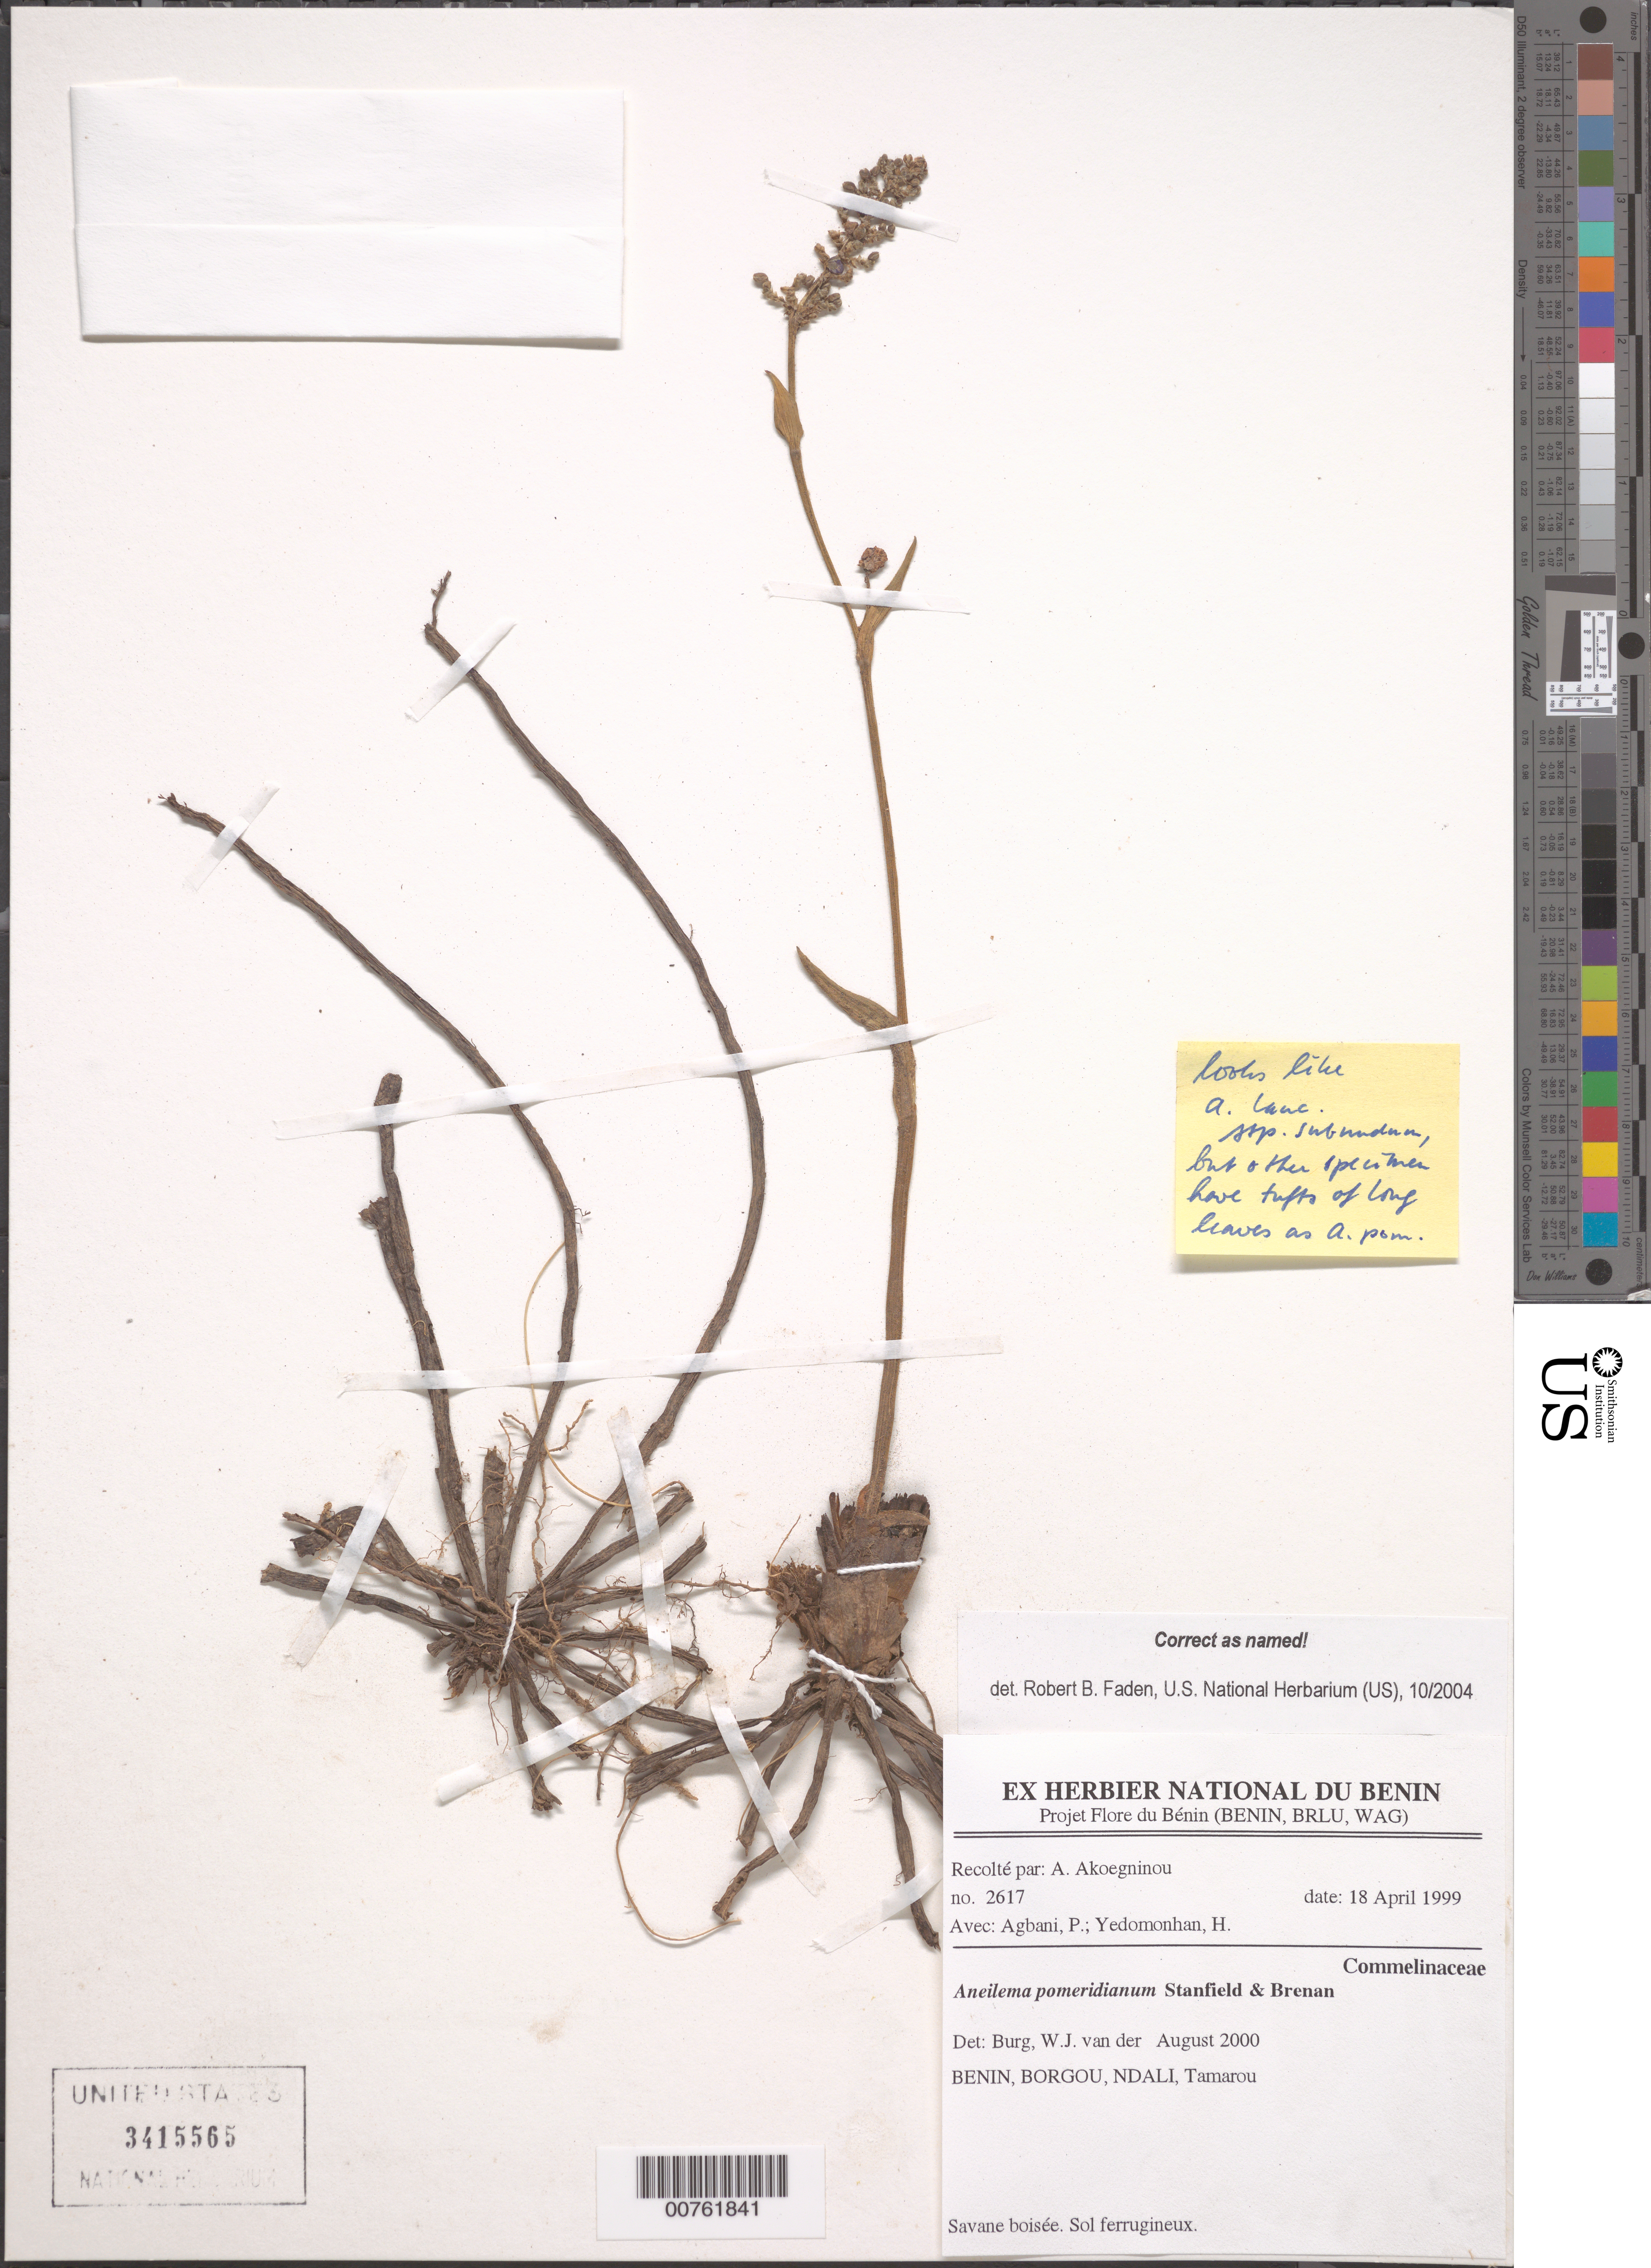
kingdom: Plantae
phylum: Tracheophyta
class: Liliopsida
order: Commelinales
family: Commelinaceae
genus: Aneilema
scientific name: Aneilema pomeridianum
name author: Stanfield & Brenan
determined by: Faden, Robert B., (US), Smithsonian Institution - National Museum of Natural History (UNITED STATES)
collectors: A. Akoegninou, P. Agbani & H. Yedomonhan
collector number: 2617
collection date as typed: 18 Apr 1999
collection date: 1999-04-18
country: Benin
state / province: Borgou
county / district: Ndali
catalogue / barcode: US 3415565